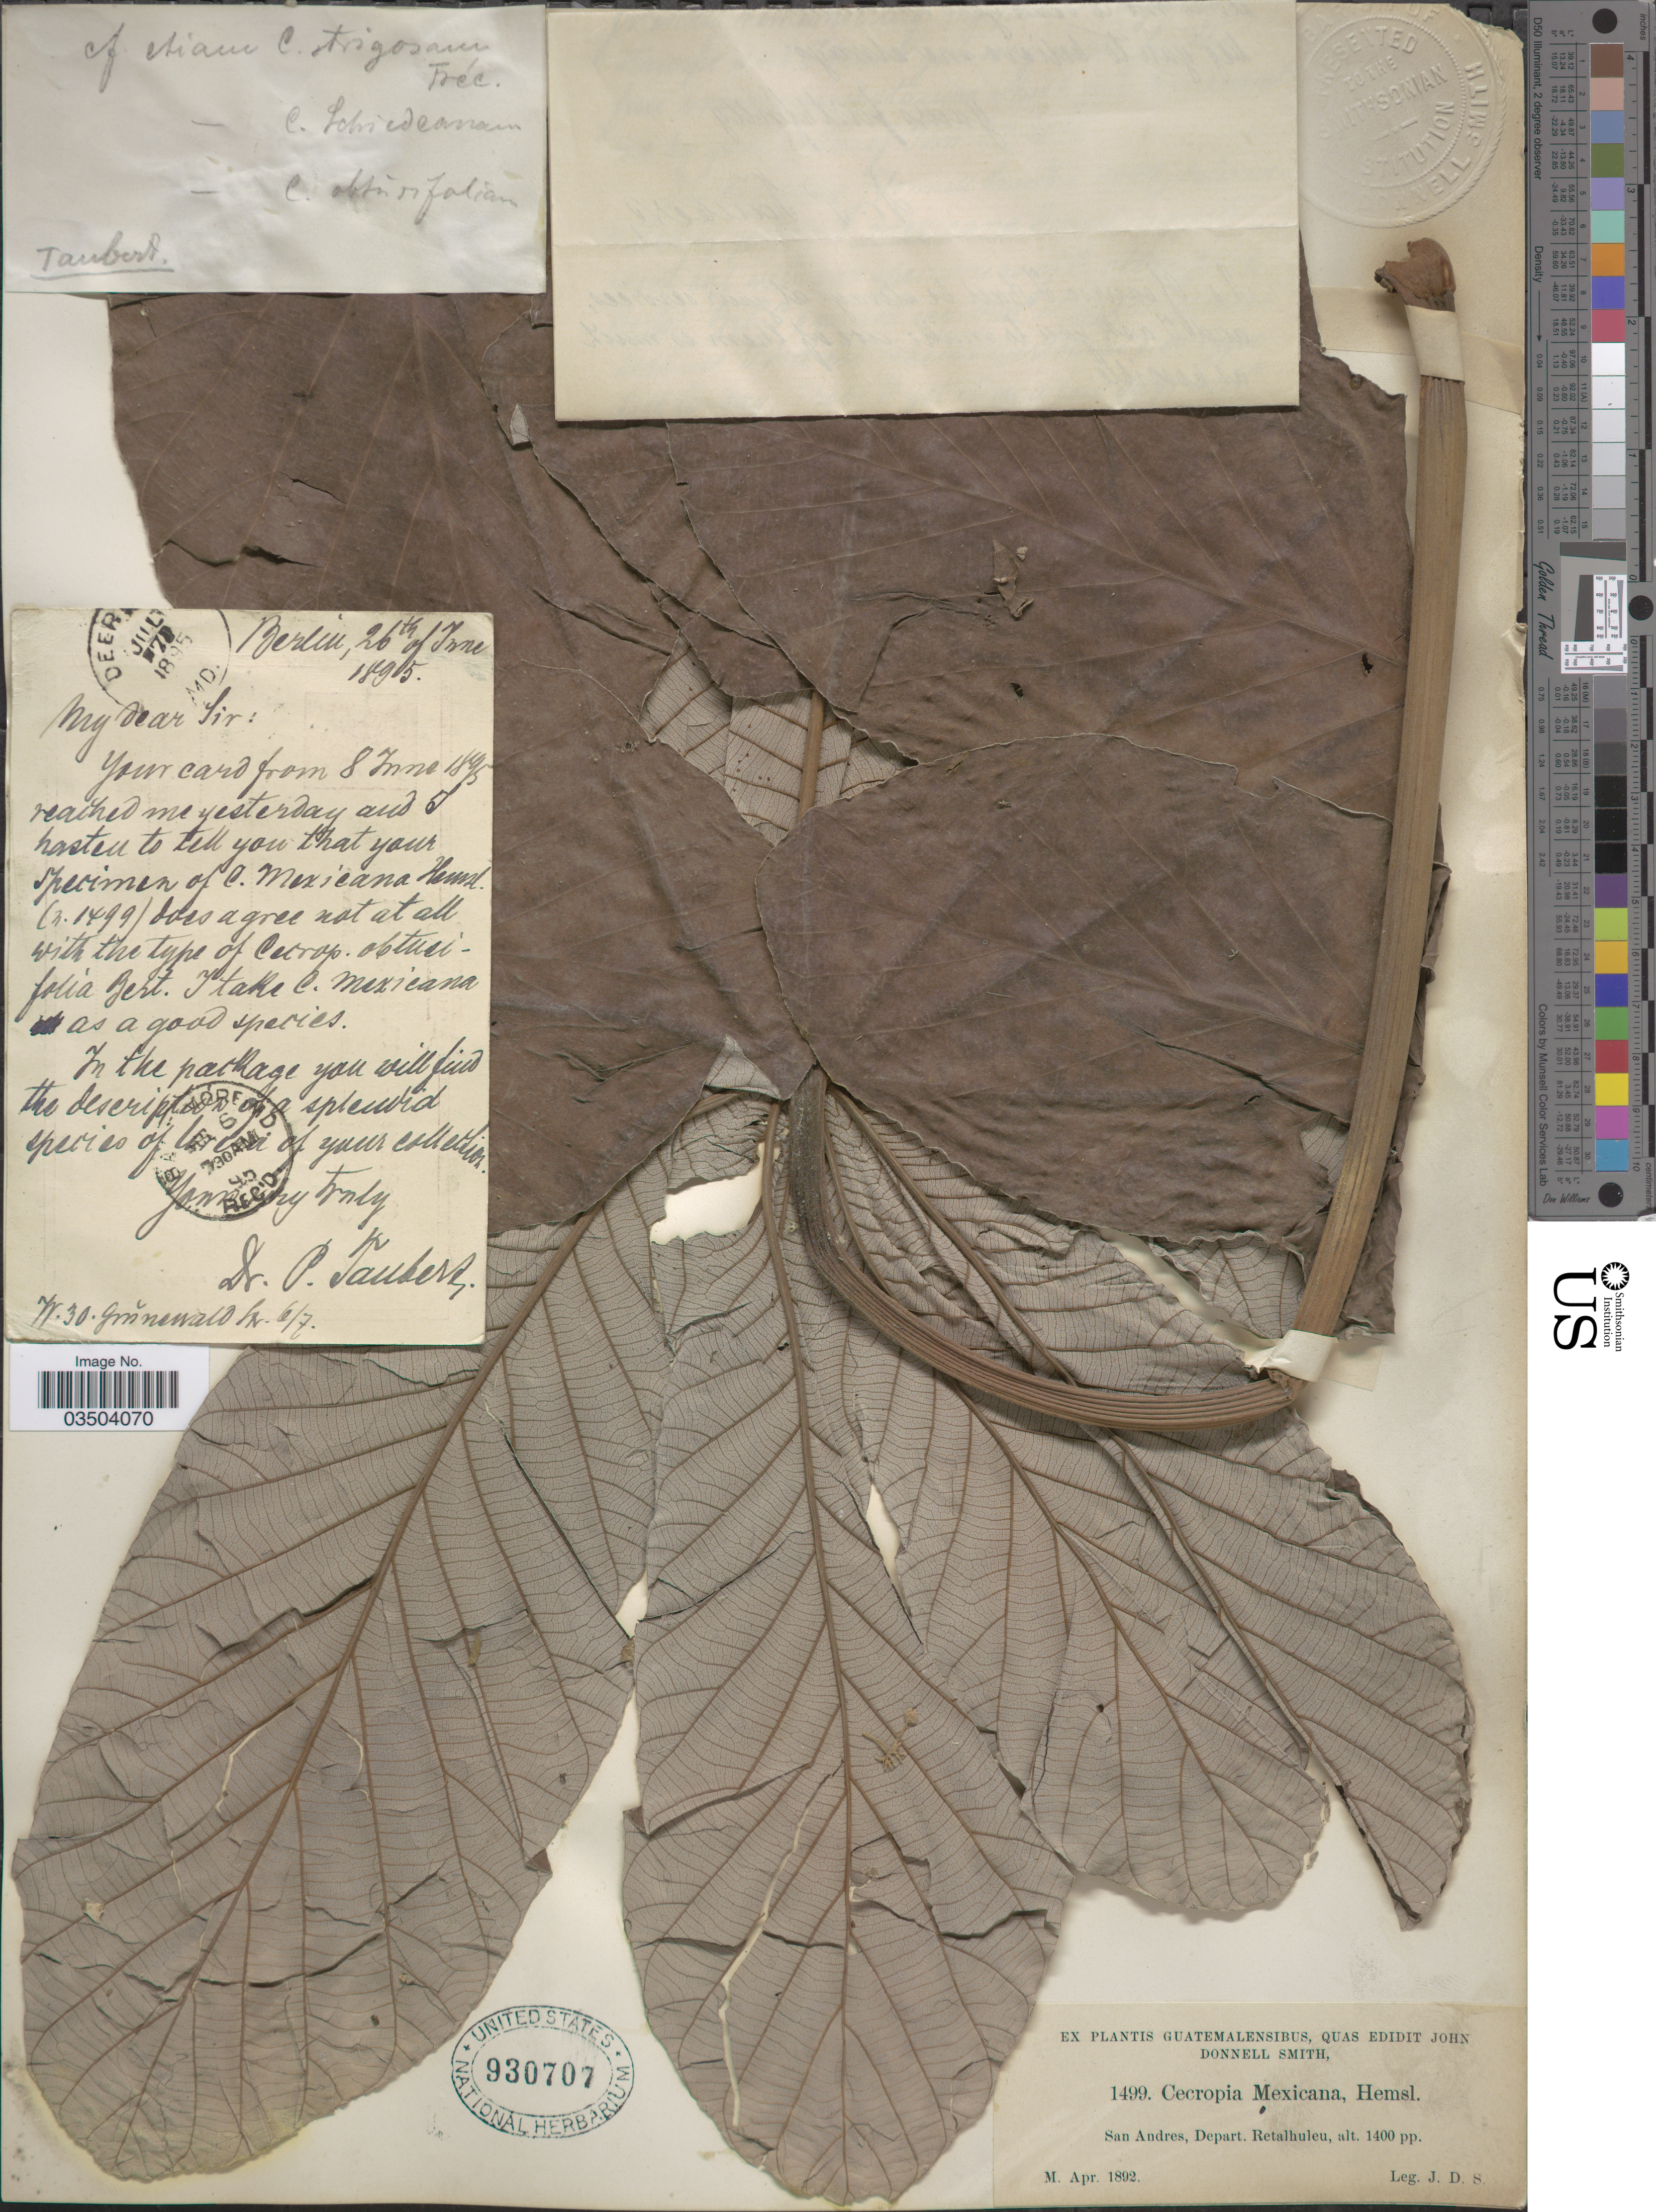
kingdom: Plantae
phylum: Tracheophyta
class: Magnoliopsida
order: Rosales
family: Urticaceae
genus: Cecropia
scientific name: Cecropia obtusifolia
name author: Bertol.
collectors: J. Donnell Smith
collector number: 1499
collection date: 1892-04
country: Guatemala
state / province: Retalhuleu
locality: San Andres, Depart. Retalhuleu.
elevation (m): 427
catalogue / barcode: US 930707